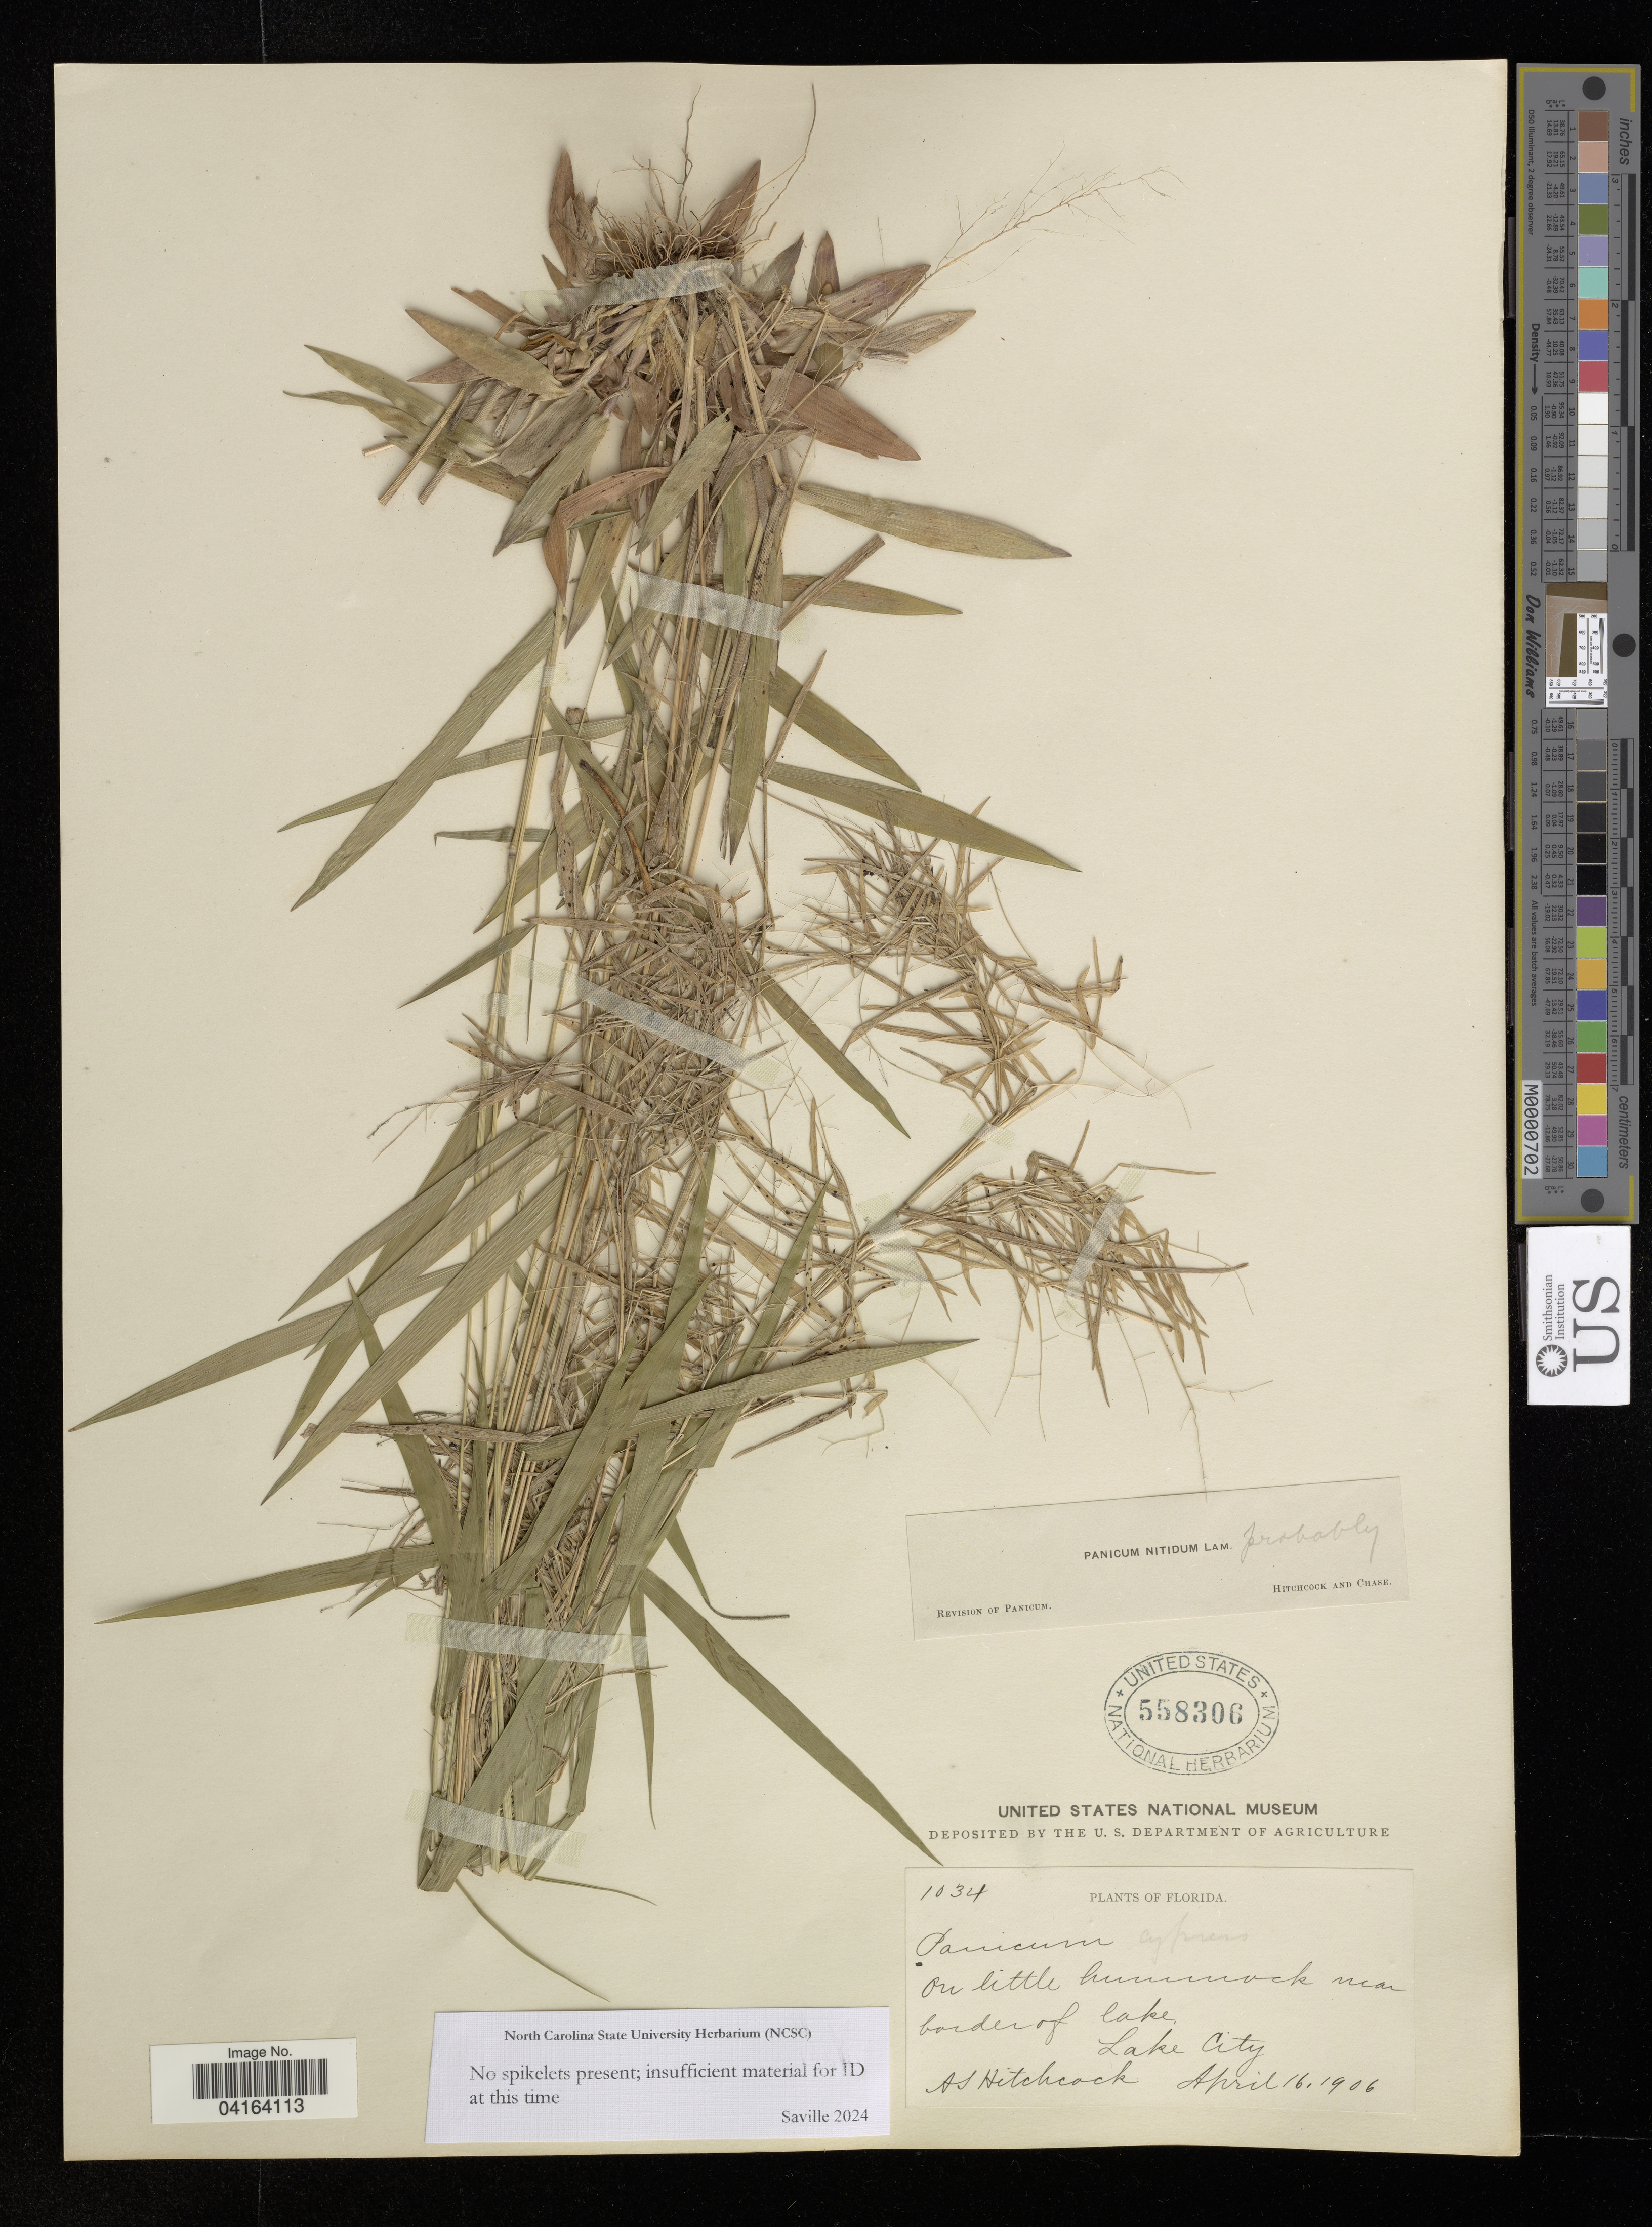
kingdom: Plantae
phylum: Tracheophyta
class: Liliopsida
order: Poales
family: Poaceae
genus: Panicum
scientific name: Panicum nitidum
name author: Lam.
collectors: A. Hitchcock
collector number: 1034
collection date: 1906-04-16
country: United States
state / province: Florida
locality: On little hummock near border of lake, Lake City.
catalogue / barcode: US 558306